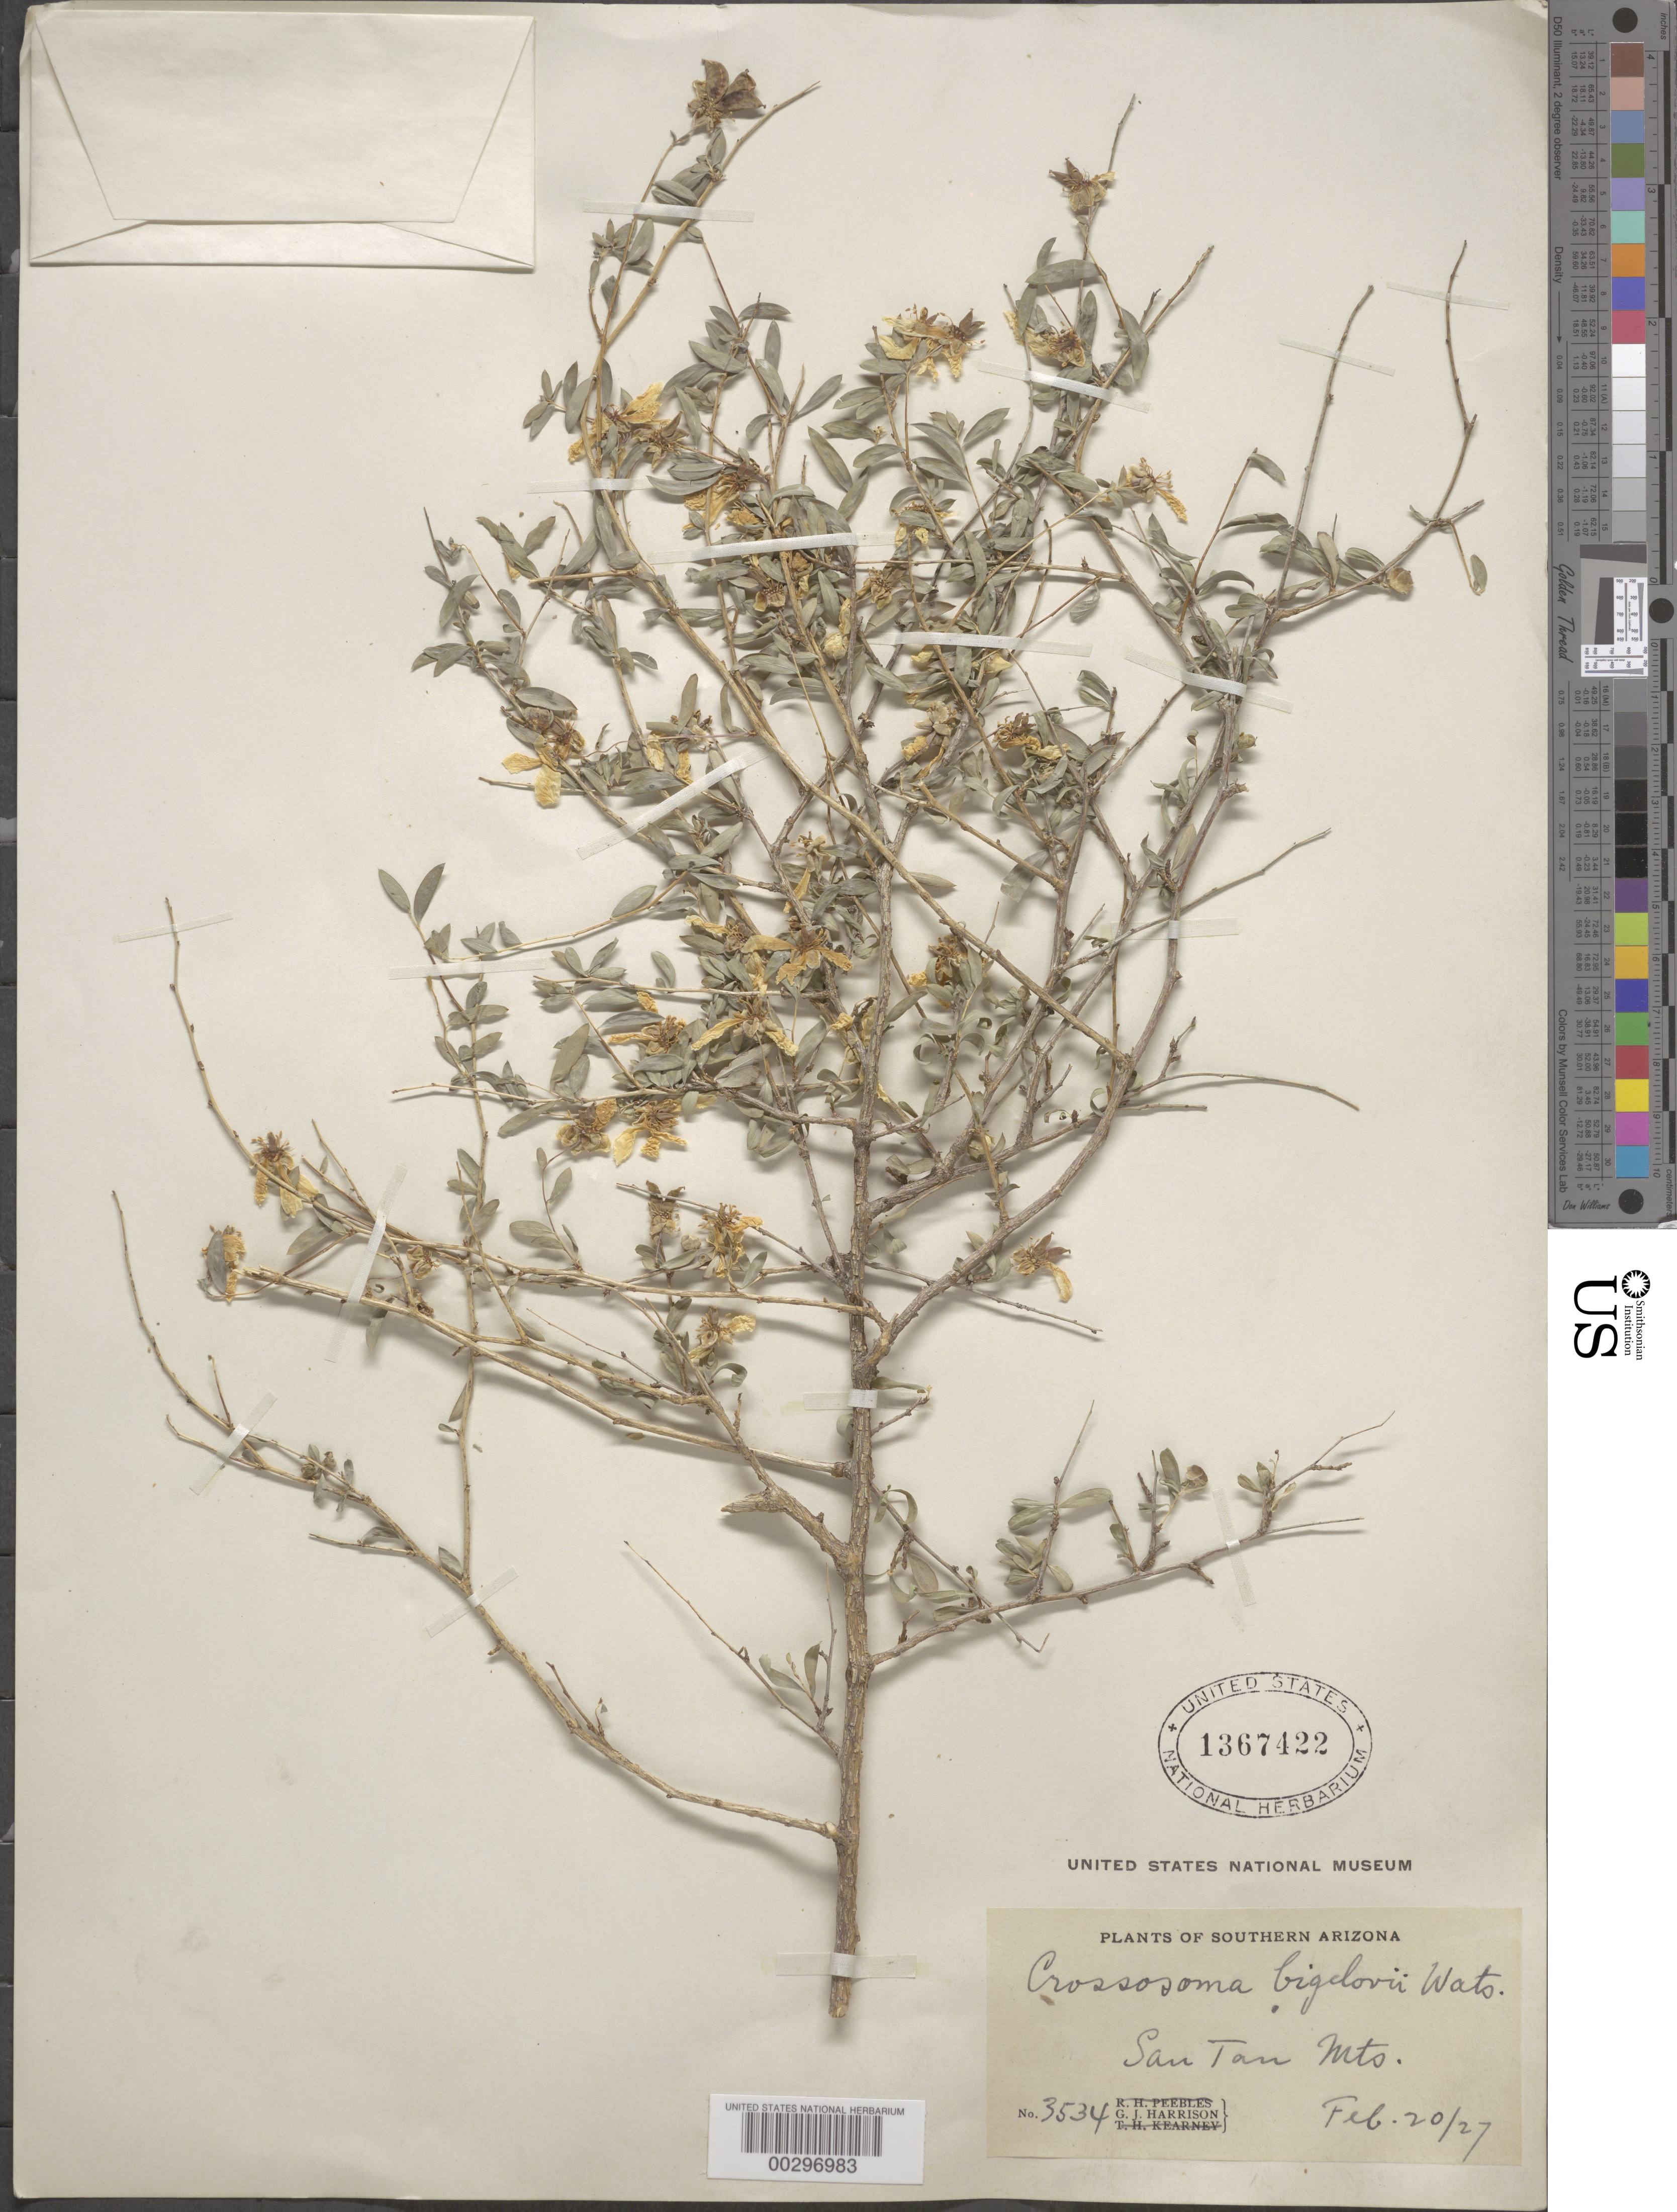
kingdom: Plantae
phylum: Tracheophyta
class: Magnoliopsida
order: Crossosomatales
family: Crossosomataceae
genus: Crossosoma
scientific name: Crossosoma bigelovii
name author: S. Watson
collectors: G. J. Harrison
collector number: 3534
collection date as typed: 20 Feb 1927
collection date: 1927-02-20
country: United States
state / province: Arizona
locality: S arizona, san tan mts.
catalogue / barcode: US 1367422